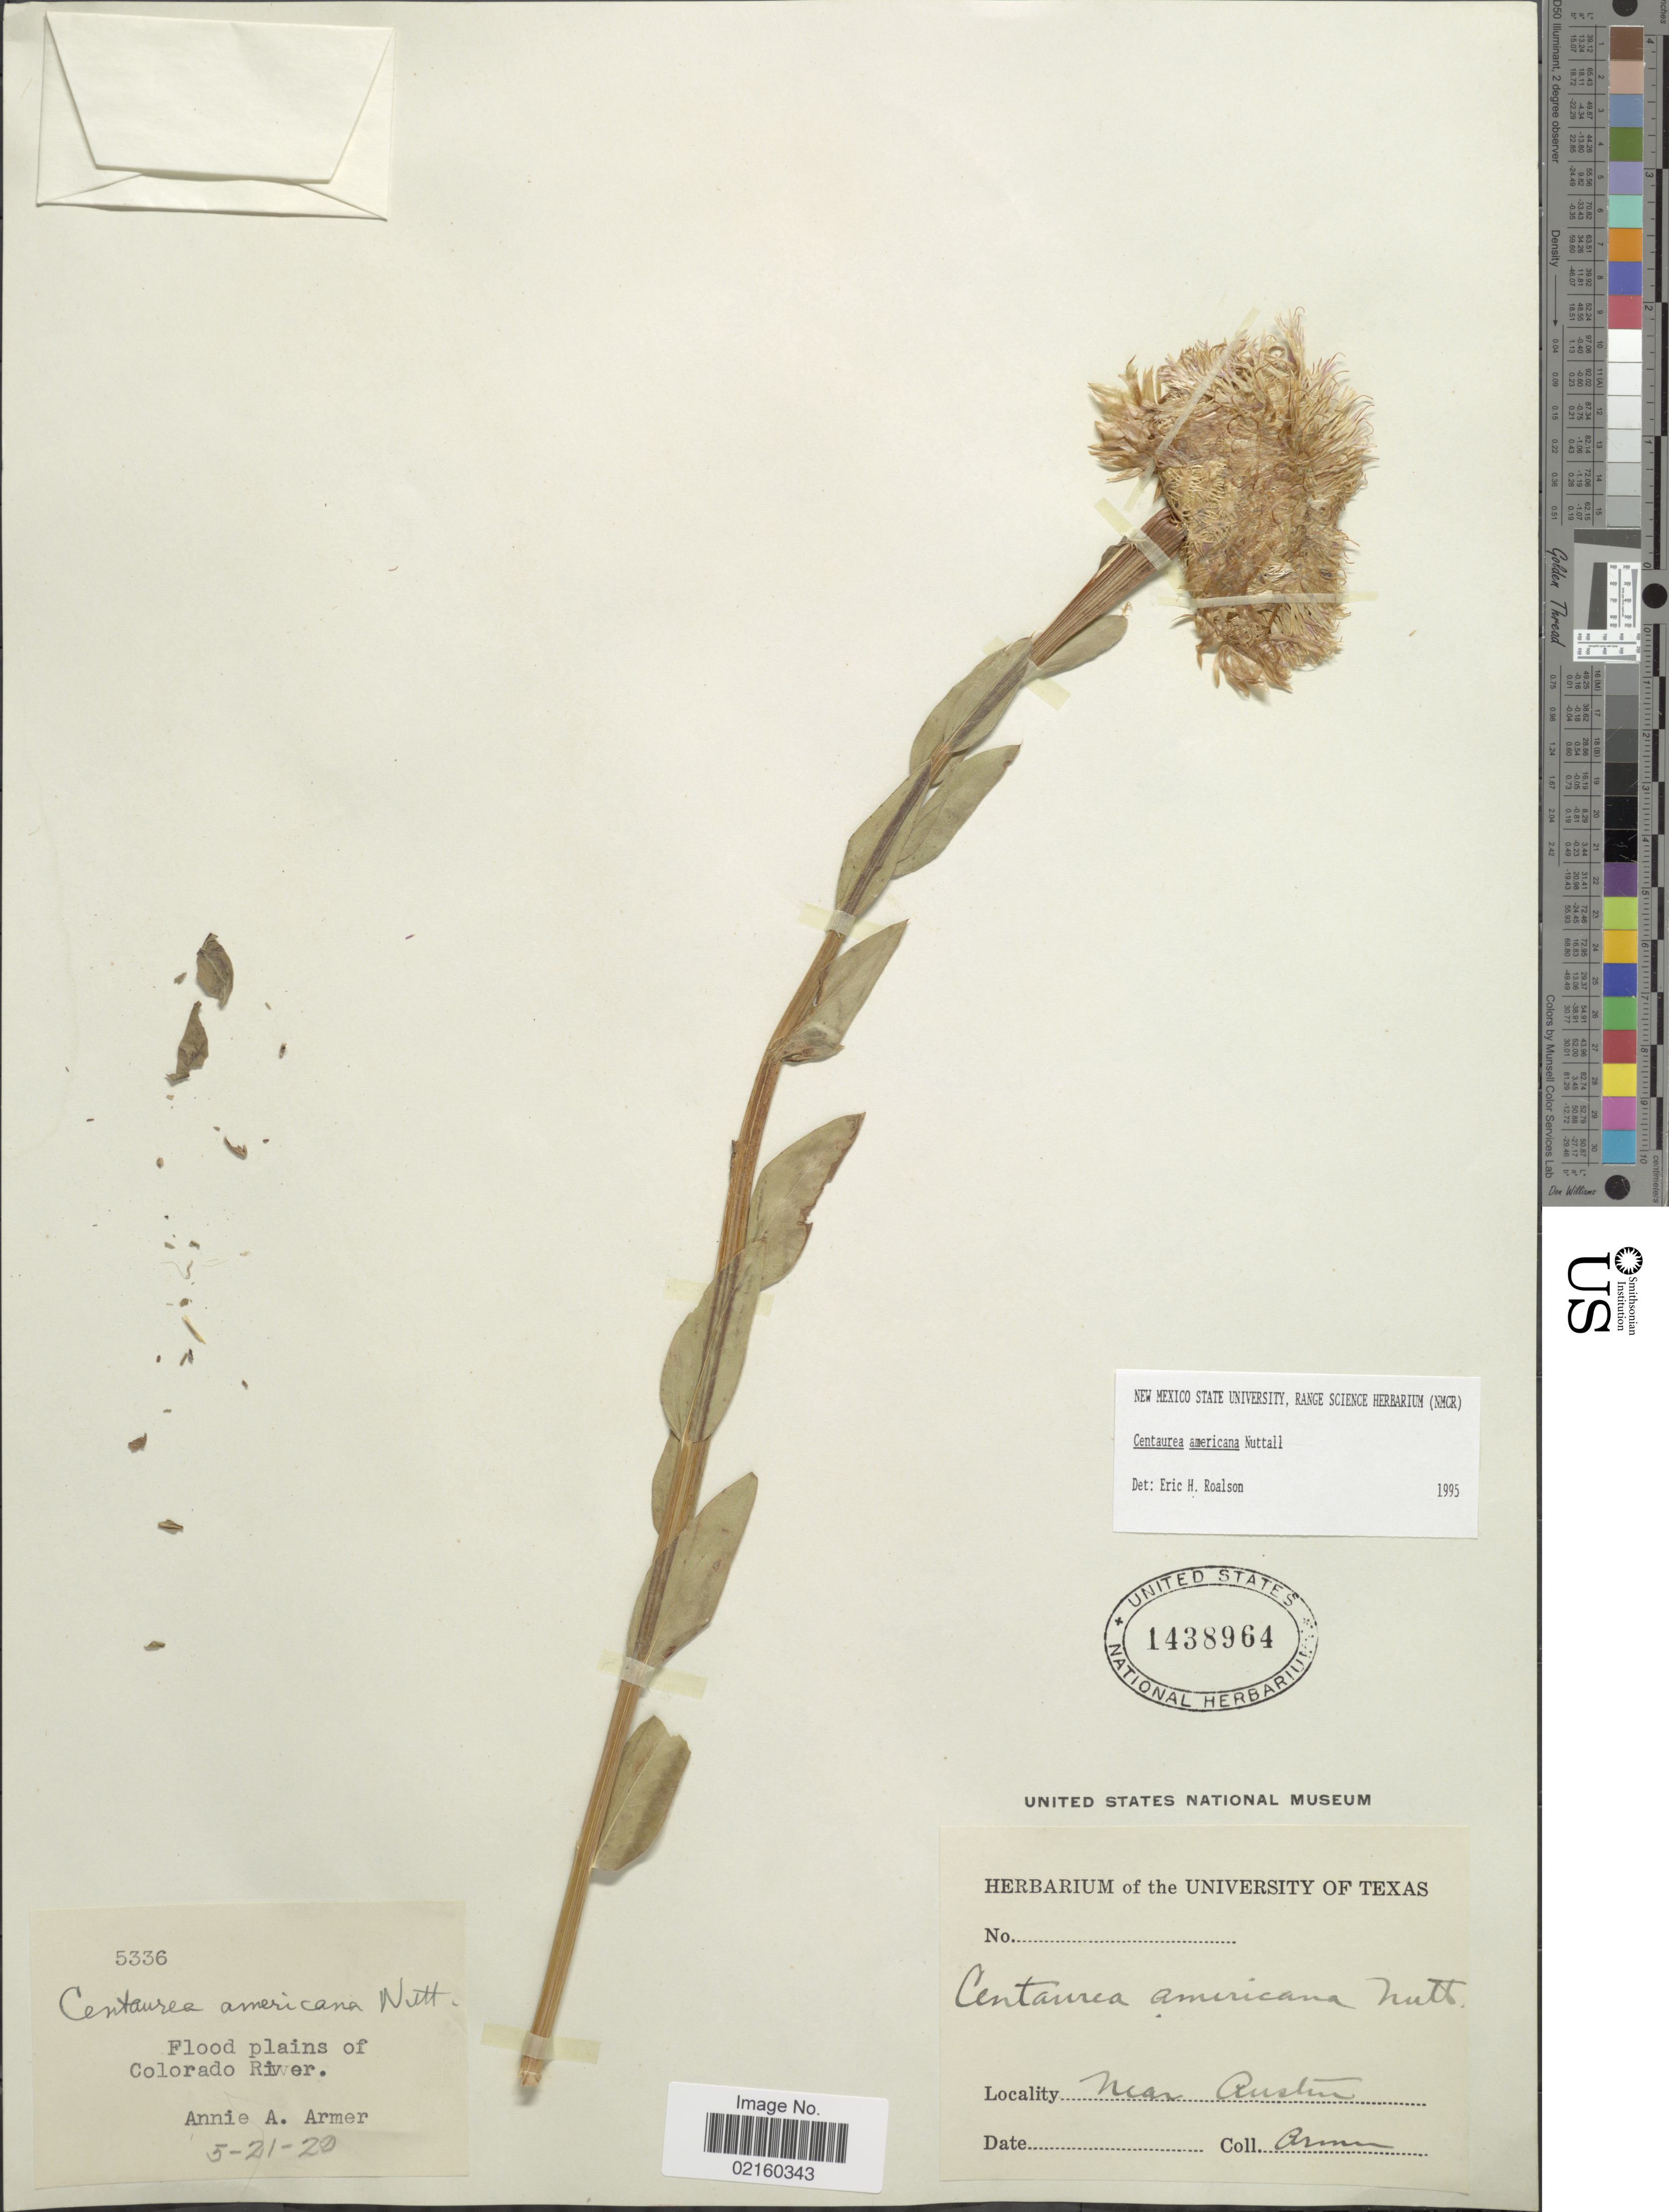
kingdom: Plantae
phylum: Tracheophyta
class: Magnoliopsida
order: Asterales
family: Asteraceae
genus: Plectocephalus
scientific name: Plectocephalus americanus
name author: (Nutt.) D. Don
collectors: A. Armer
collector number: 5336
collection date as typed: Transcribed d/m/y: 21/5/20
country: United States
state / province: Colorado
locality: Flood plains of Colorado River, near Austin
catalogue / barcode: US 1438964